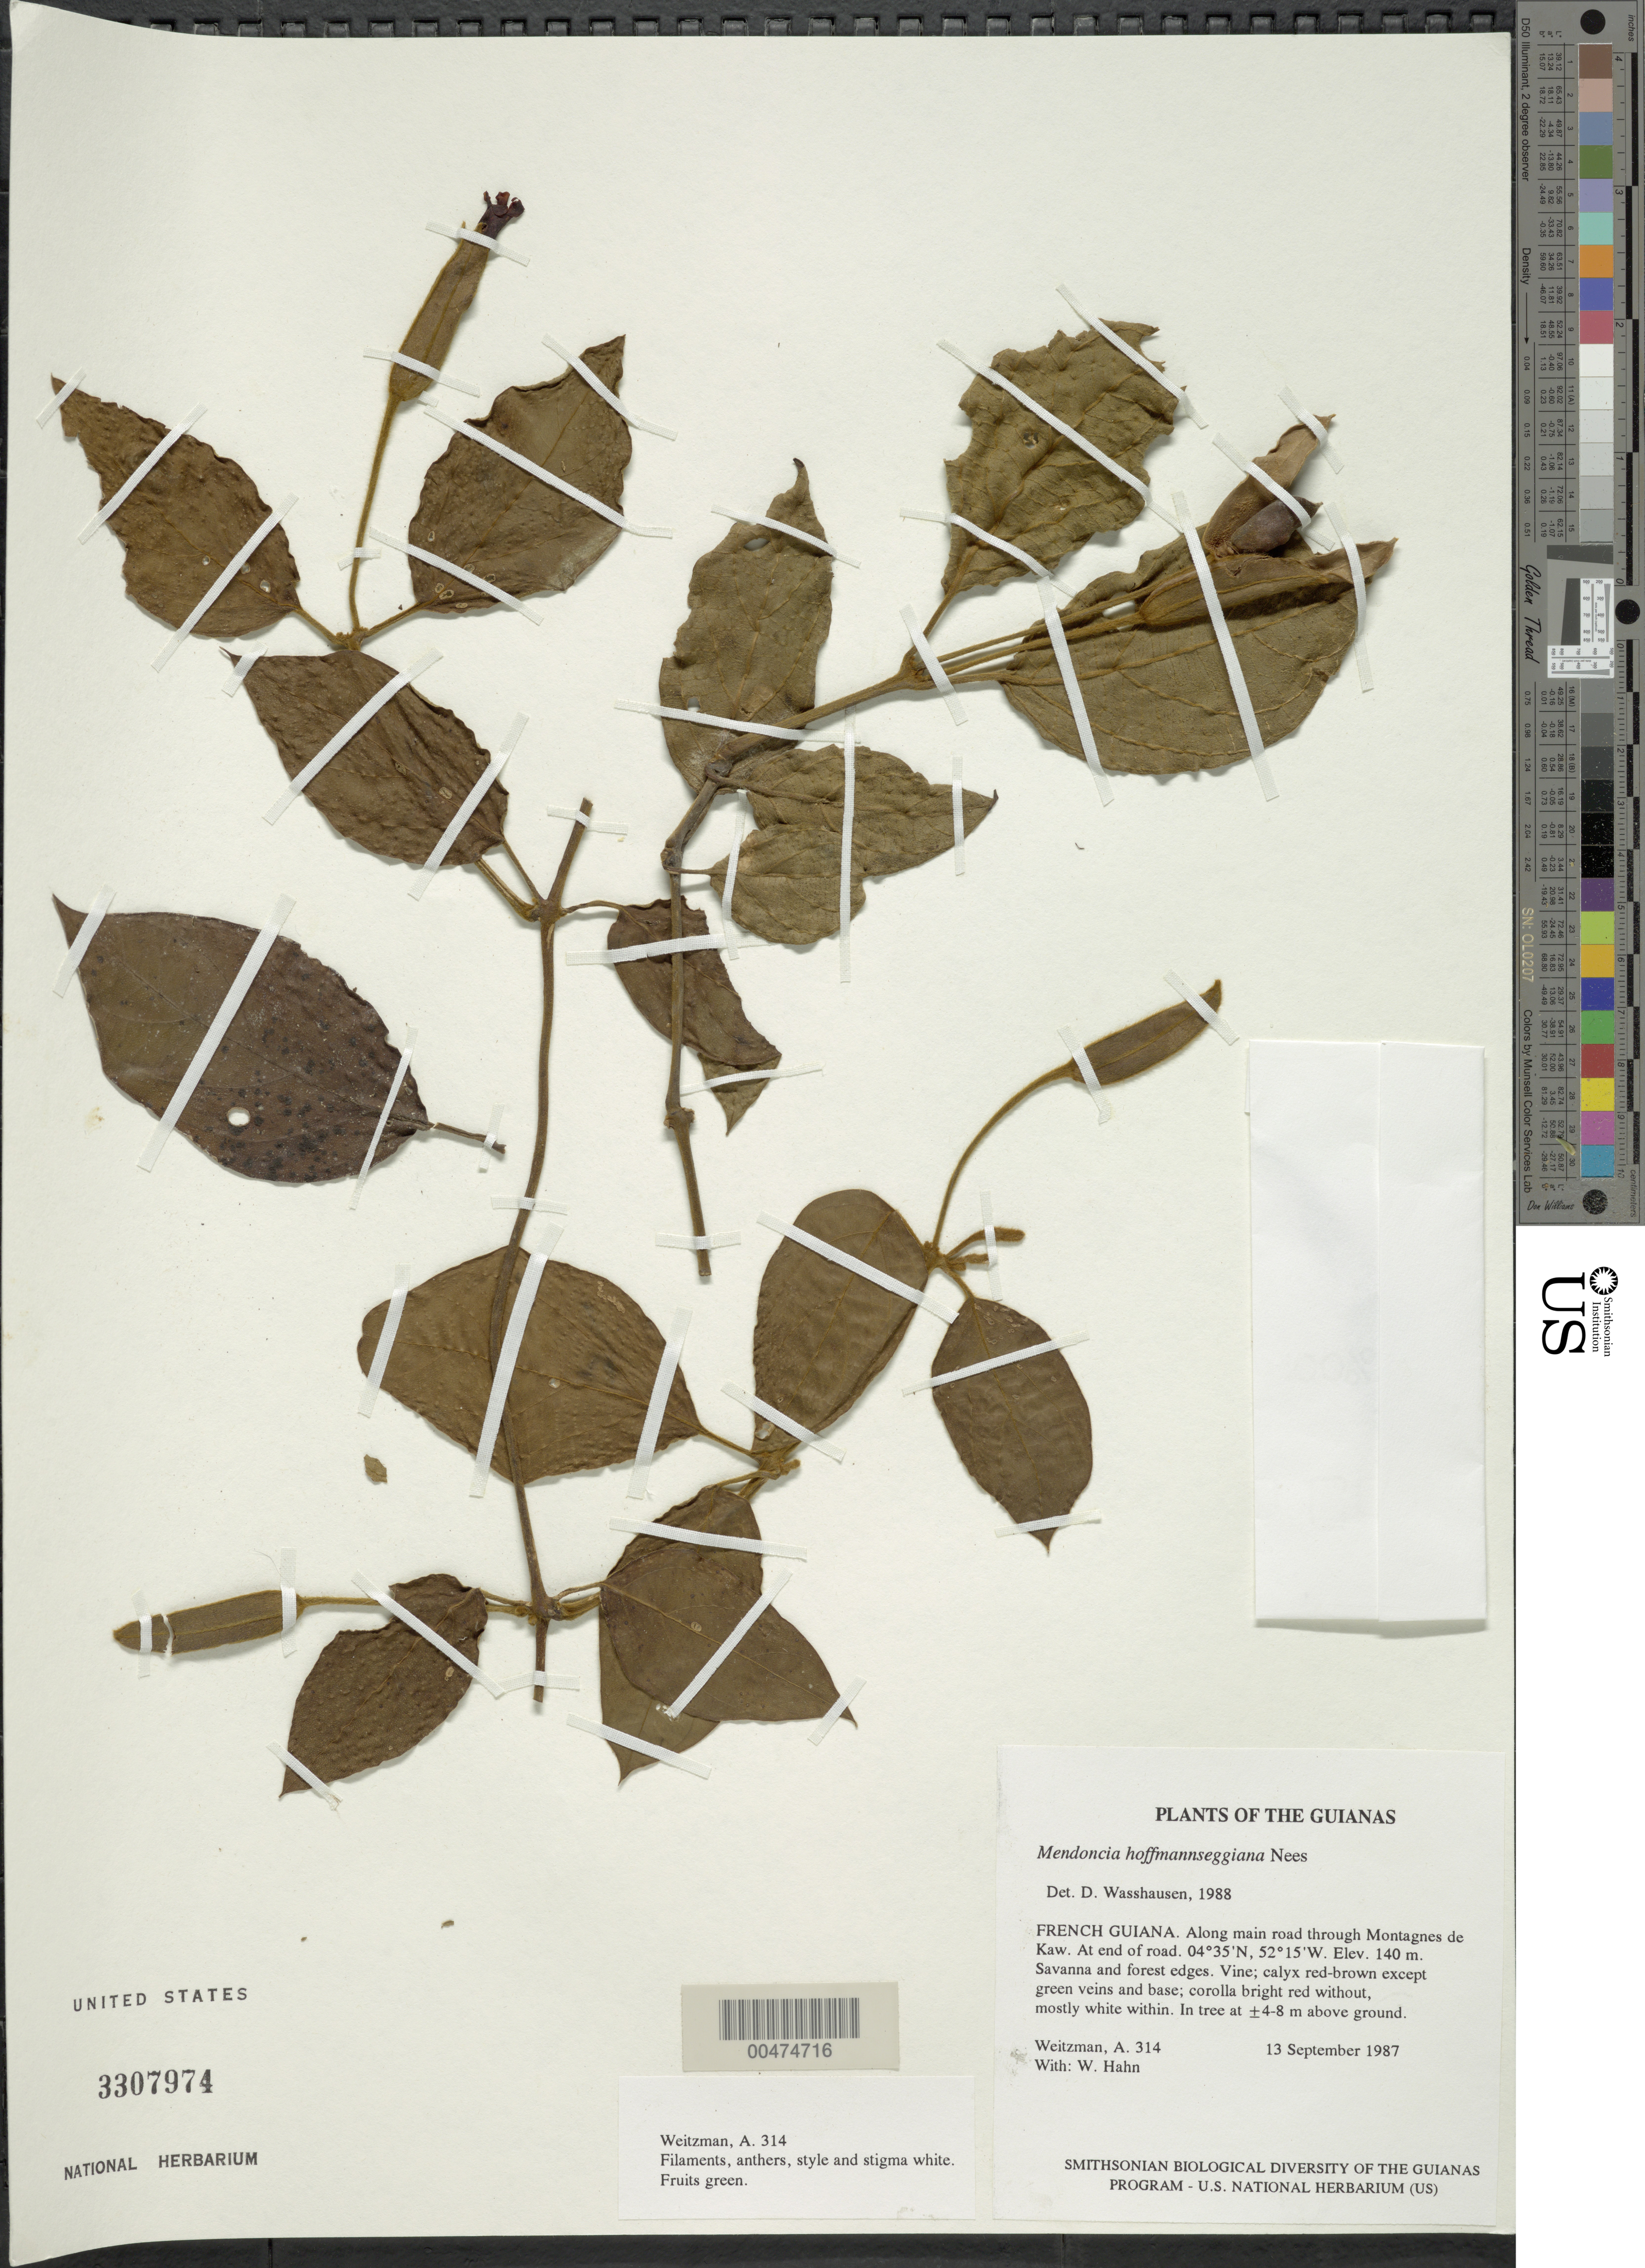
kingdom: Plantae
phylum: Tracheophyta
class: Magnoliopsida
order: Lamiales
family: Acanthaceae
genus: Mendoncia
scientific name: Mendoncia hoffmannseggiana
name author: Nees in DC.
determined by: Wasshausen, Dieter C., (BOT), Smithsonian Institution - National Museum of Natural History (UNITED STATES)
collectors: A. L. Weitzman & W. Hahn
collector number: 314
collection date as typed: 13 September 1987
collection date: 1987-09-13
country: French Guiana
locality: Along main road through Montagnes de Kaw. At end of road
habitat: Savanna and forest edges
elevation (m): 140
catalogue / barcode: US 3307974